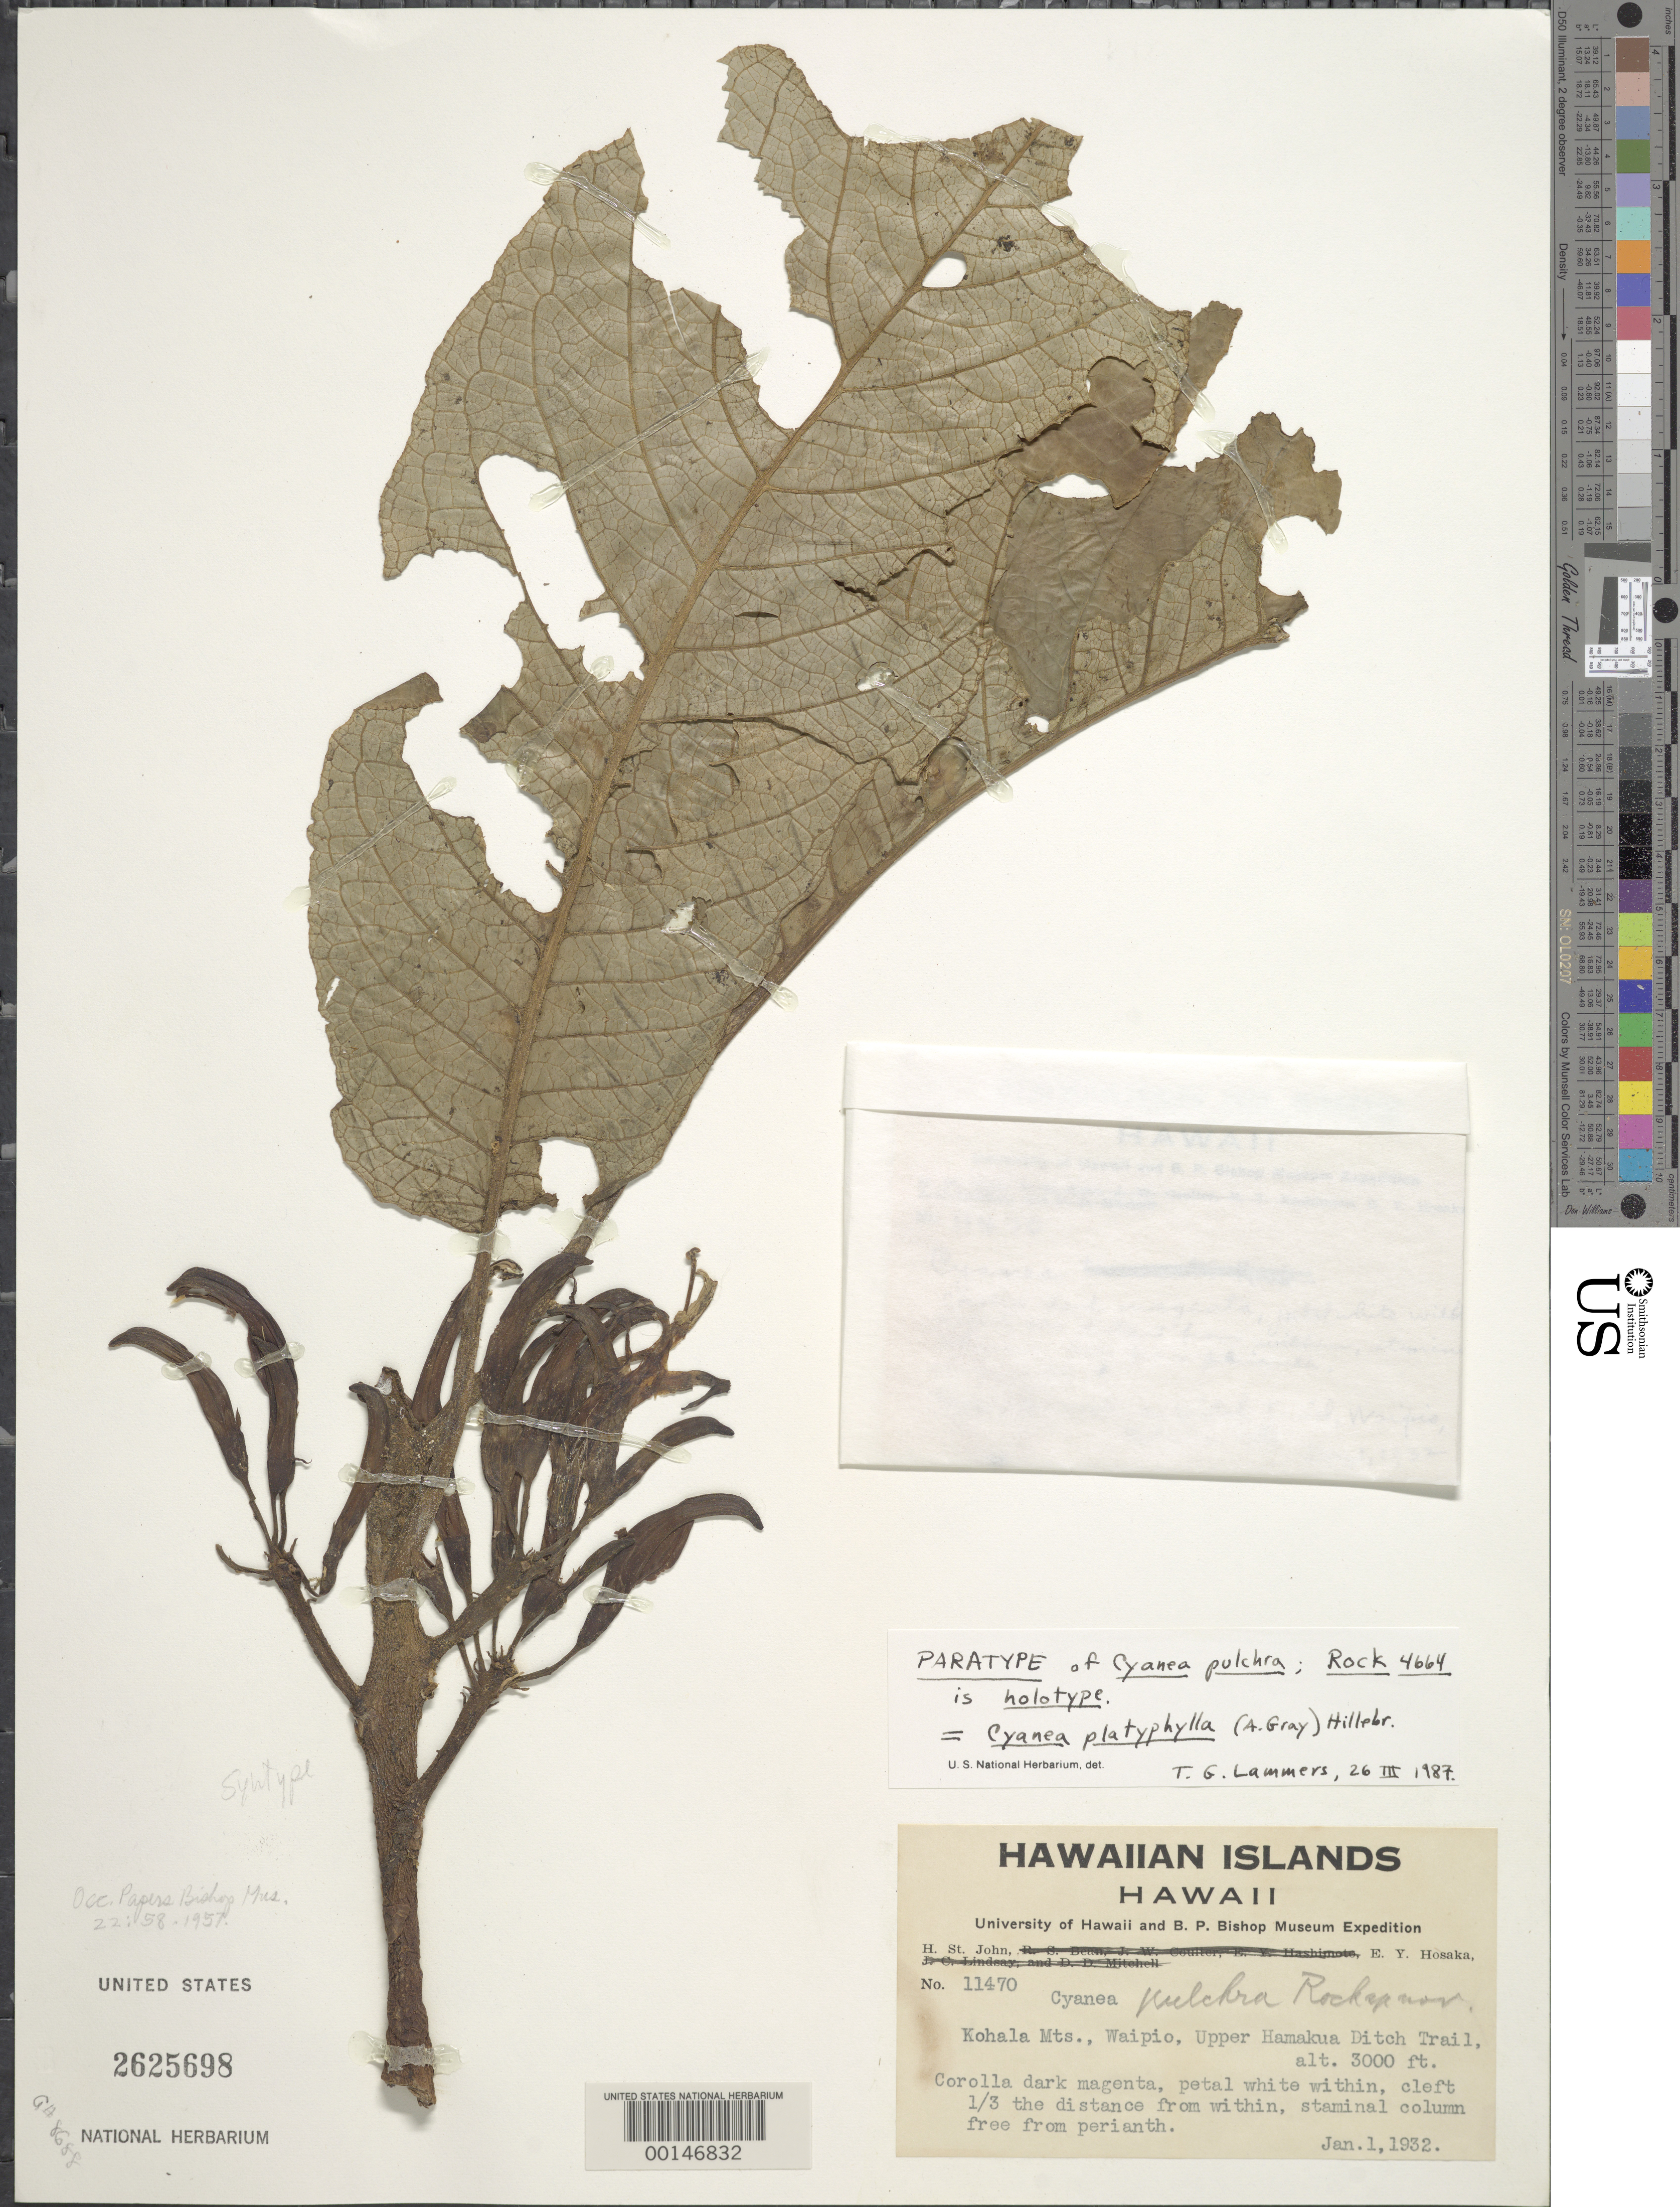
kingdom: Plantae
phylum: Tracheophyta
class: Magnoliopsida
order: Asterales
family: Campanulaceae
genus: Cyanea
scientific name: Cyanea platyphylla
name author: (A. Gray) Hillebr.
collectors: H. St. John & E. Y. Hosaka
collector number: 11470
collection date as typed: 01 Jan 1932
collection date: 1932-01-01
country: United States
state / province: Hawaii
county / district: Hawaii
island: Hawaii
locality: Kohala mts. waipio, upper hamakua ditch trail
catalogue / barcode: US 2625698